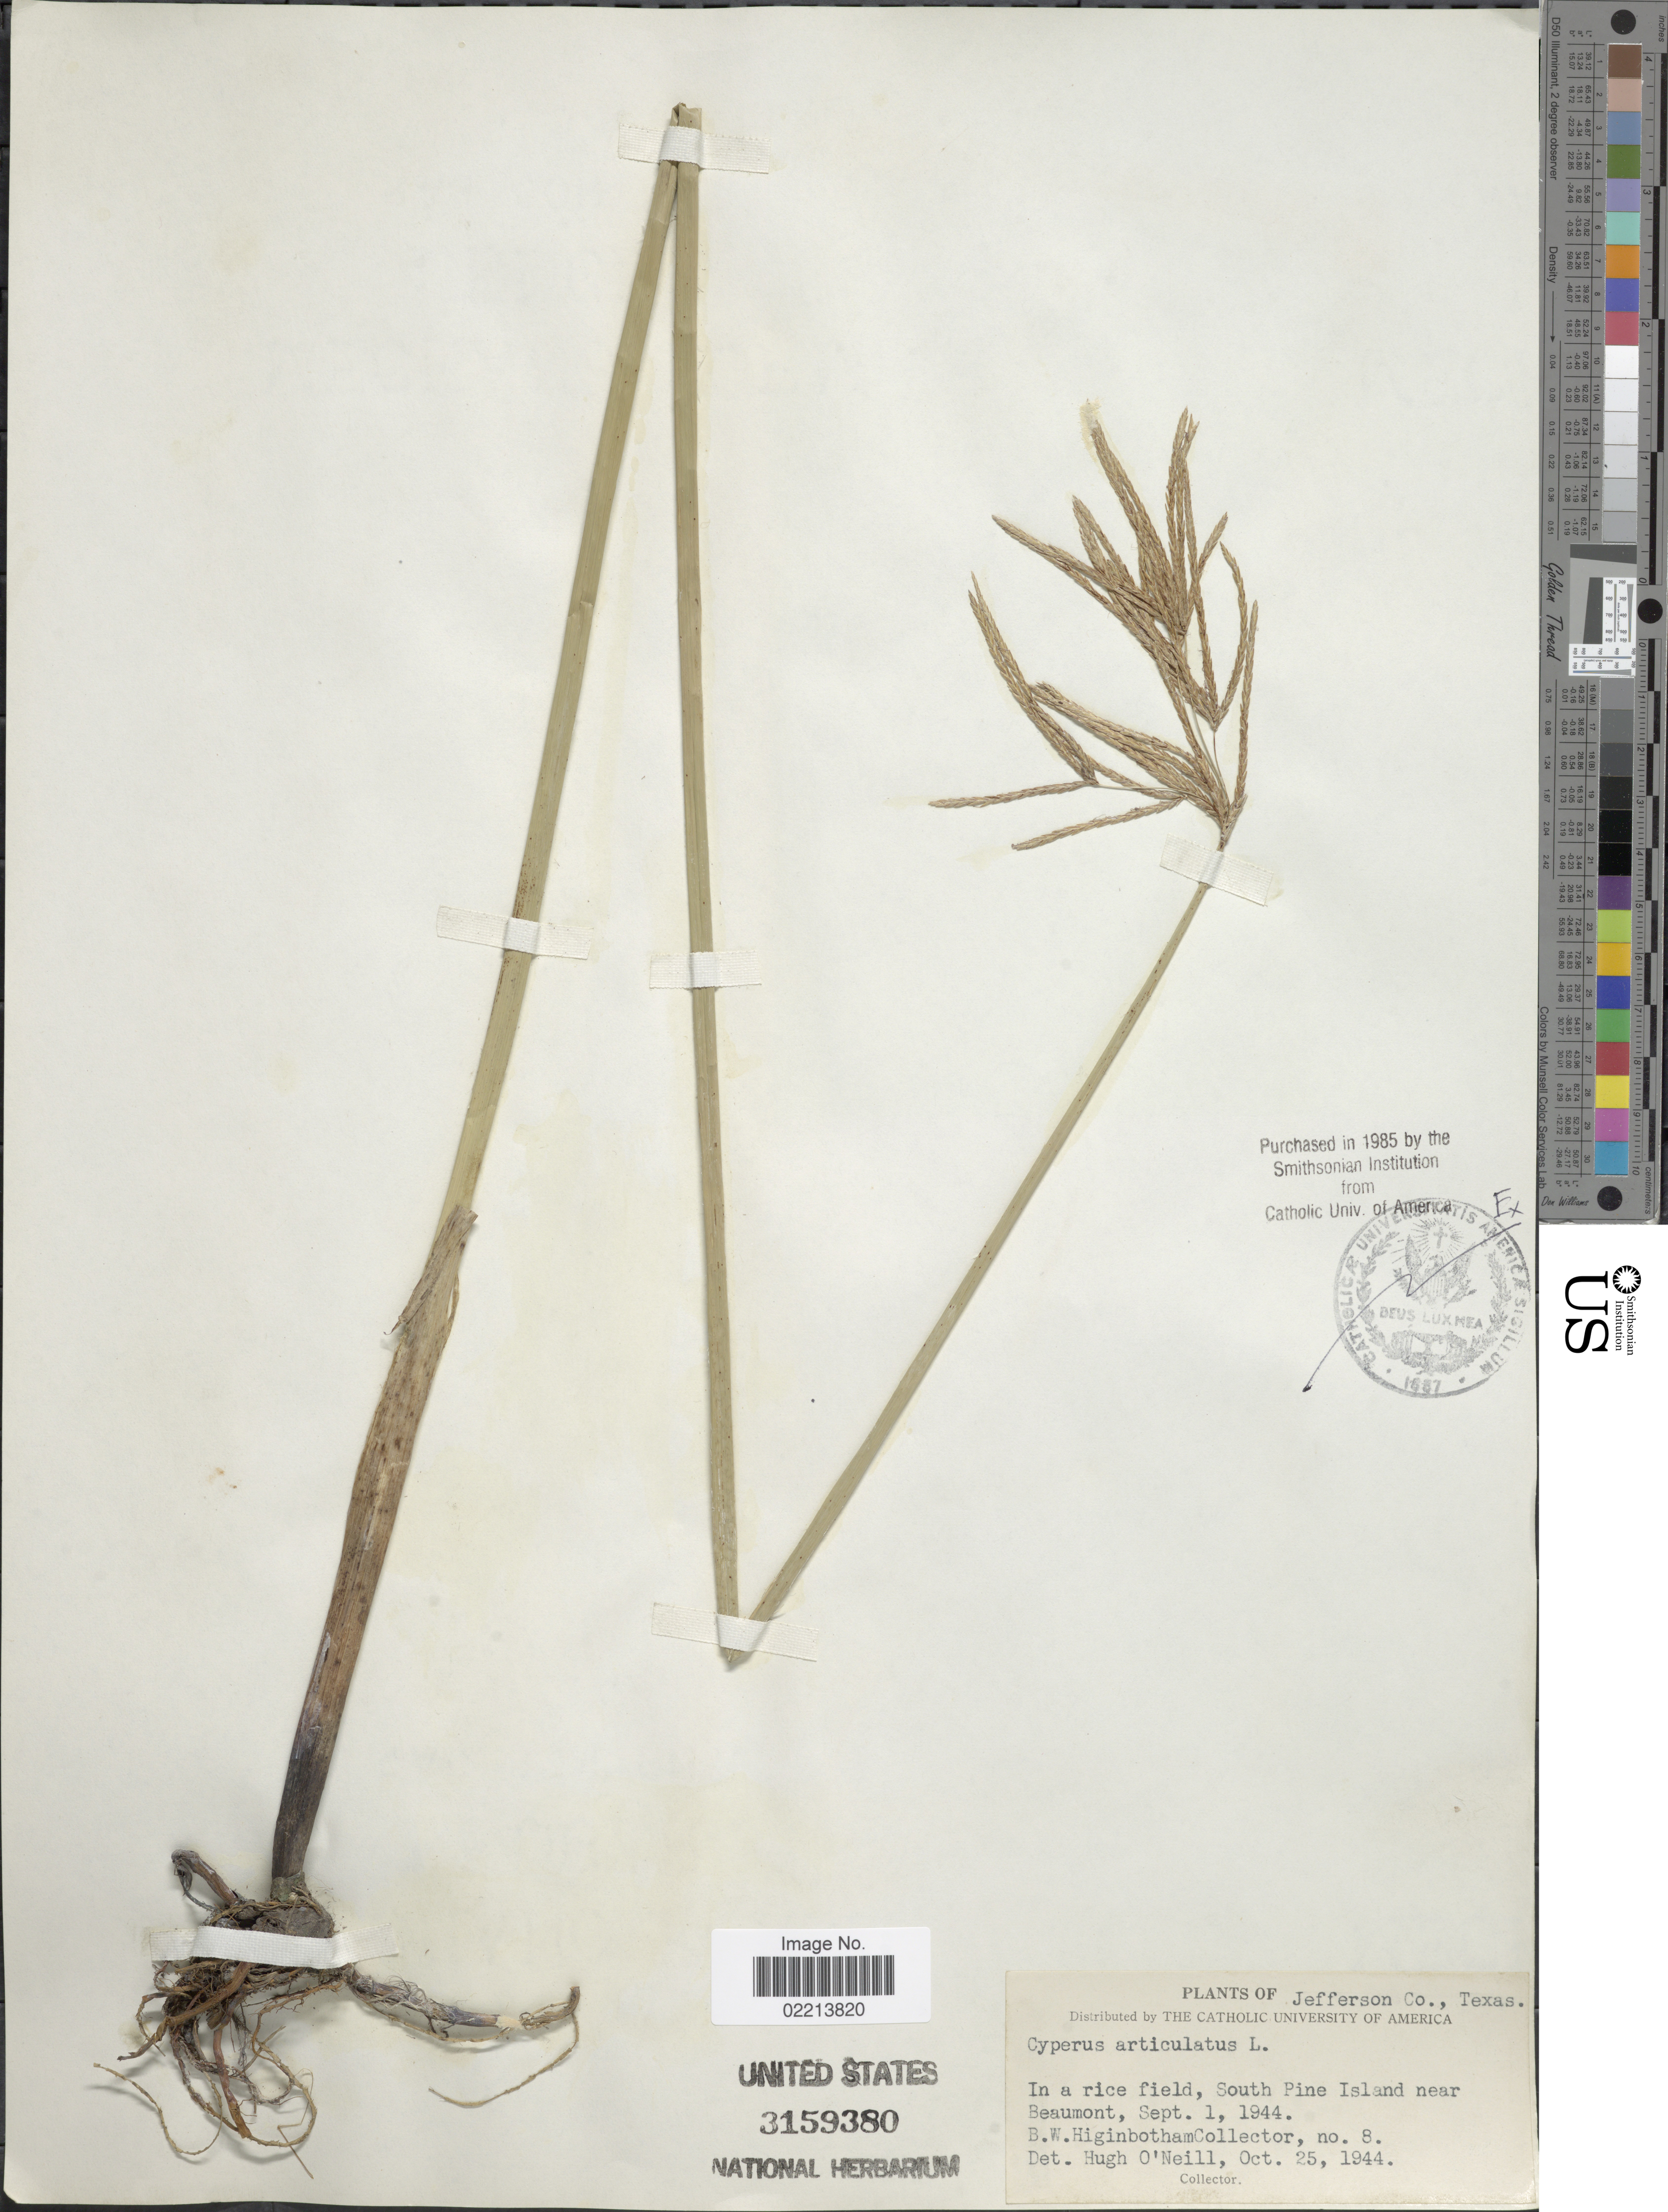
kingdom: Plantae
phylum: Tracheophyta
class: Liliopsida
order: Poales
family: Cyperaceae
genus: Cyperus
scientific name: Cyperus articulatus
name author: L.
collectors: B. Higinbotham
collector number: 8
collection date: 1944-09-01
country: United States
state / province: Texas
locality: Jefferson Co. In a rice field, South Pine Island near Beaumont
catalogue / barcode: US 3159380